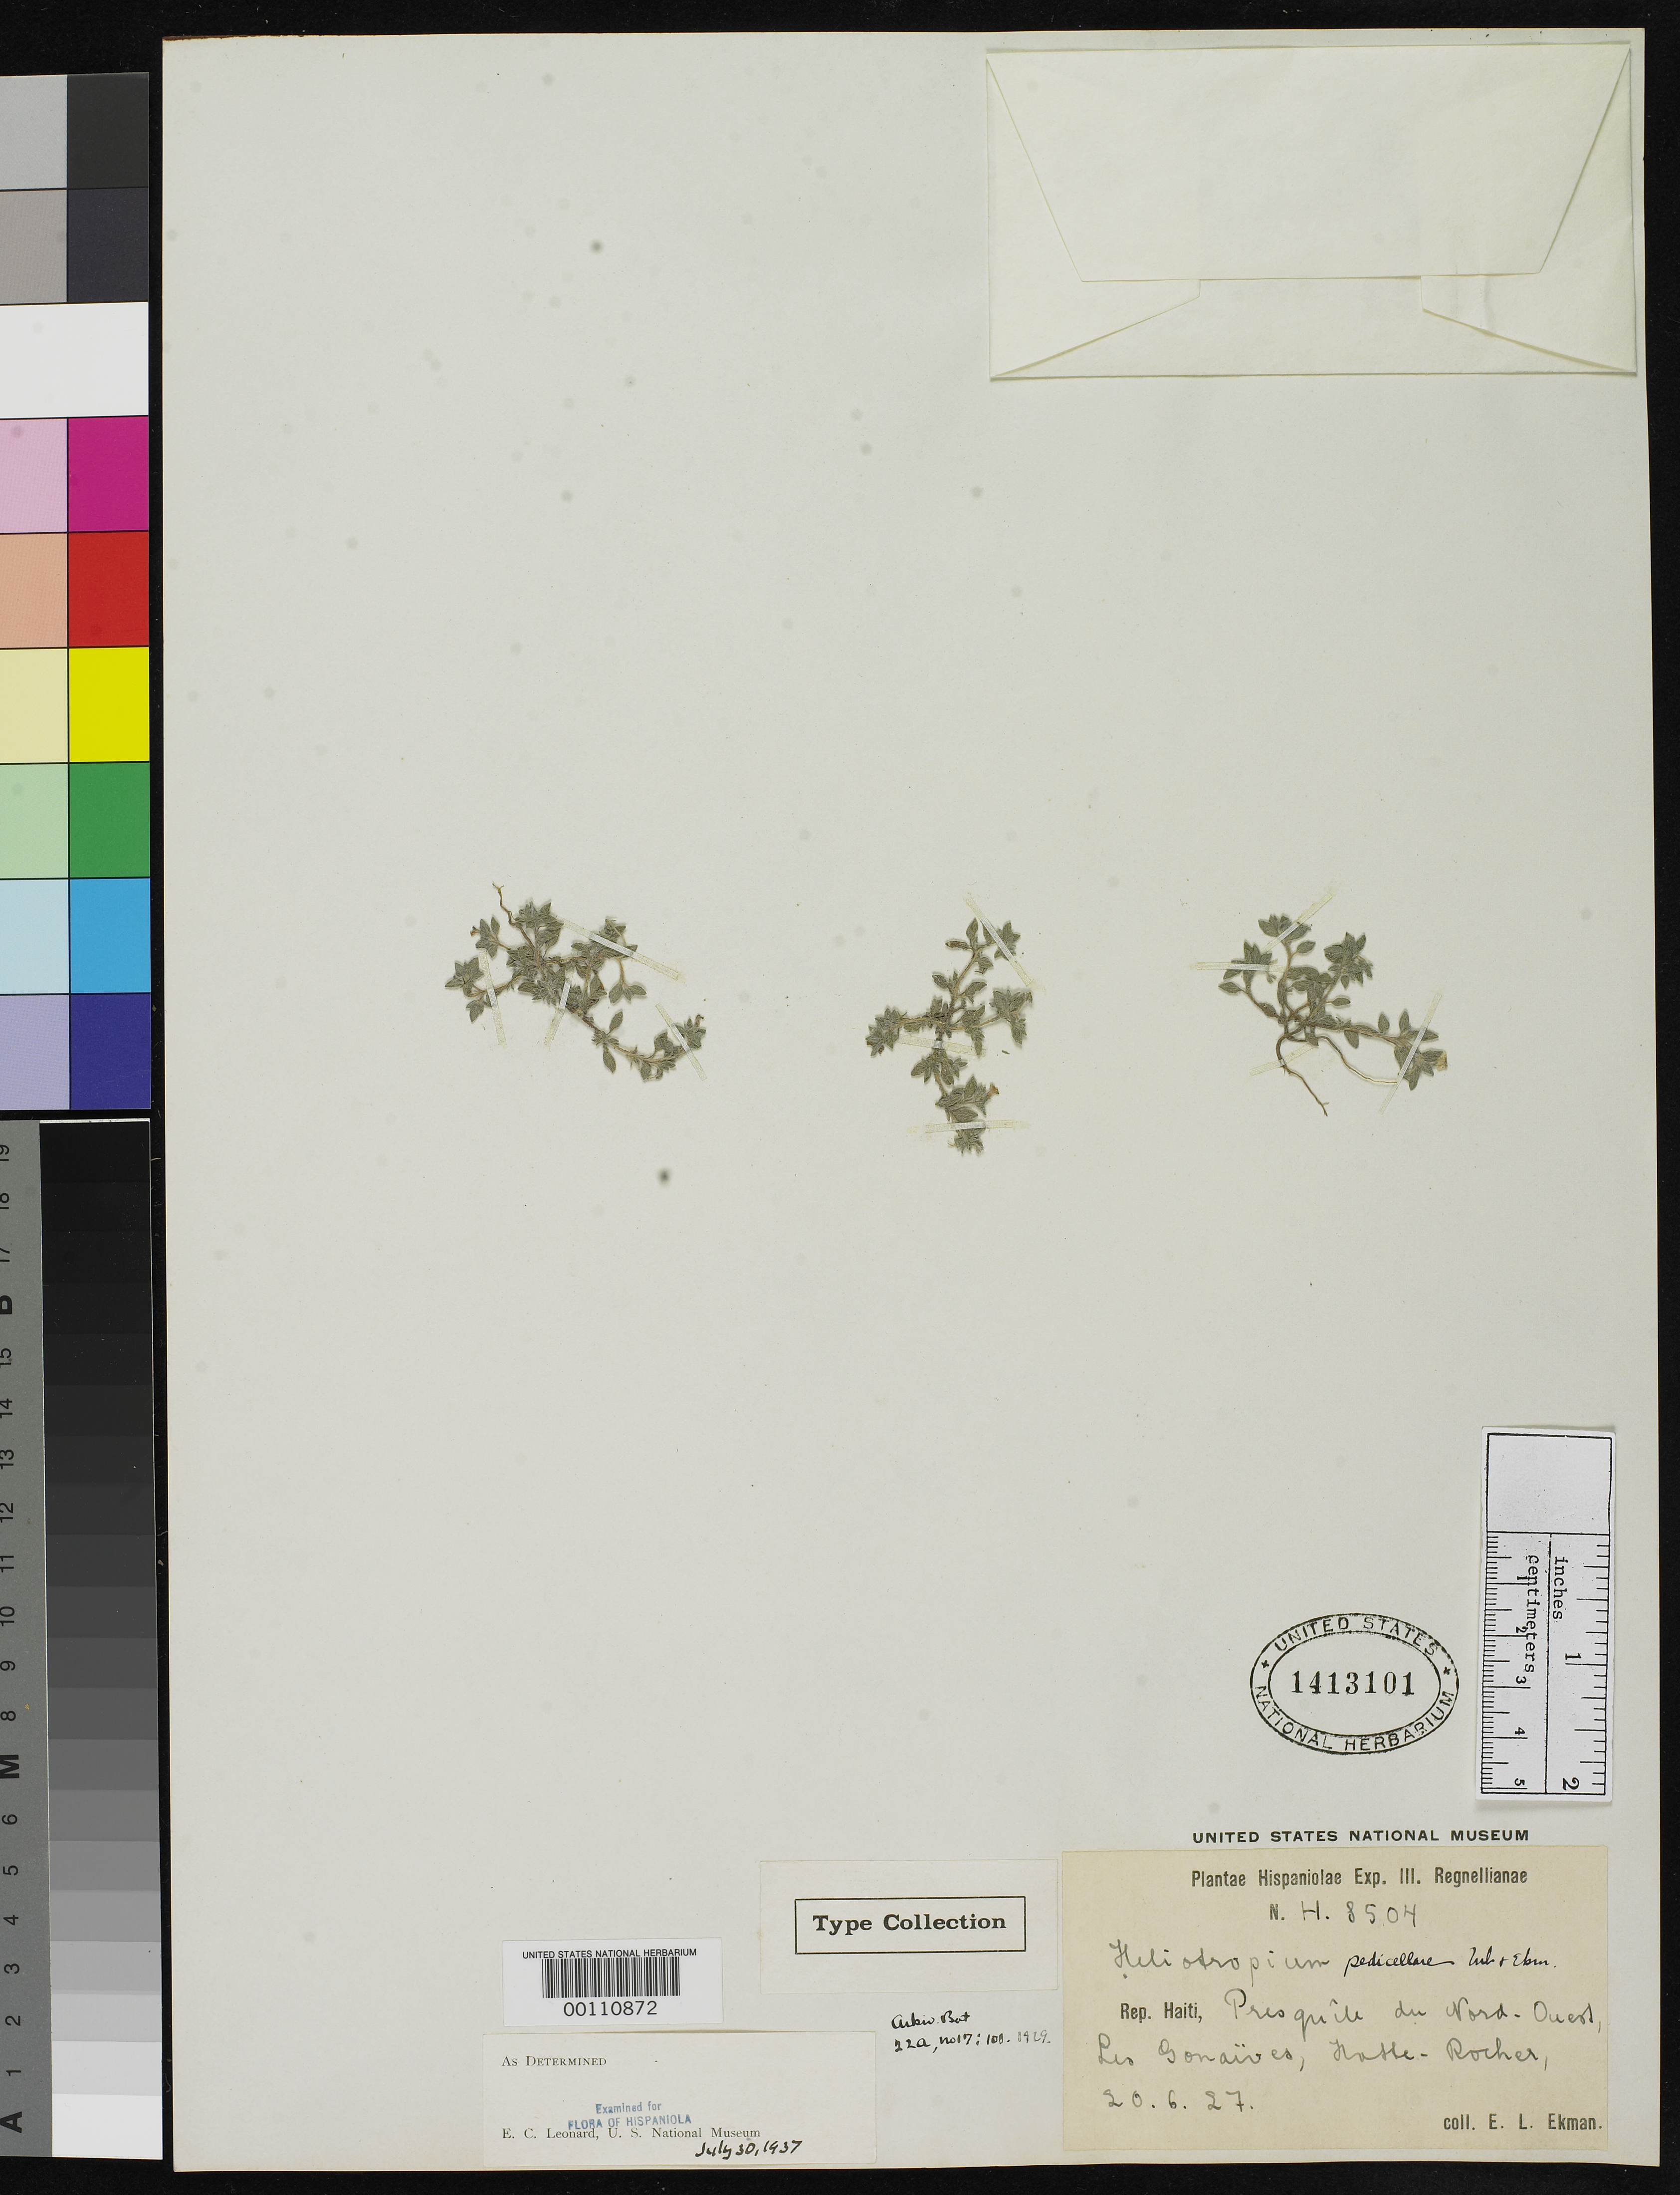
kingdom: Plantae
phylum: Tracheophyta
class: Magnoliopsida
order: Boraginales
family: Heliotropiaceae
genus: Heliotropium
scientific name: Heliotropium pedicellare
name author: Urb. & Ekman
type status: Isotype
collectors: E. L. Ekman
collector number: H 8504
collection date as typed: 20 Jun 1927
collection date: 1927-06-20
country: Haiti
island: Hispaniola Island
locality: Nord-ouest, les Gonaives, Hatte-rocher.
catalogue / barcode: US 1413101